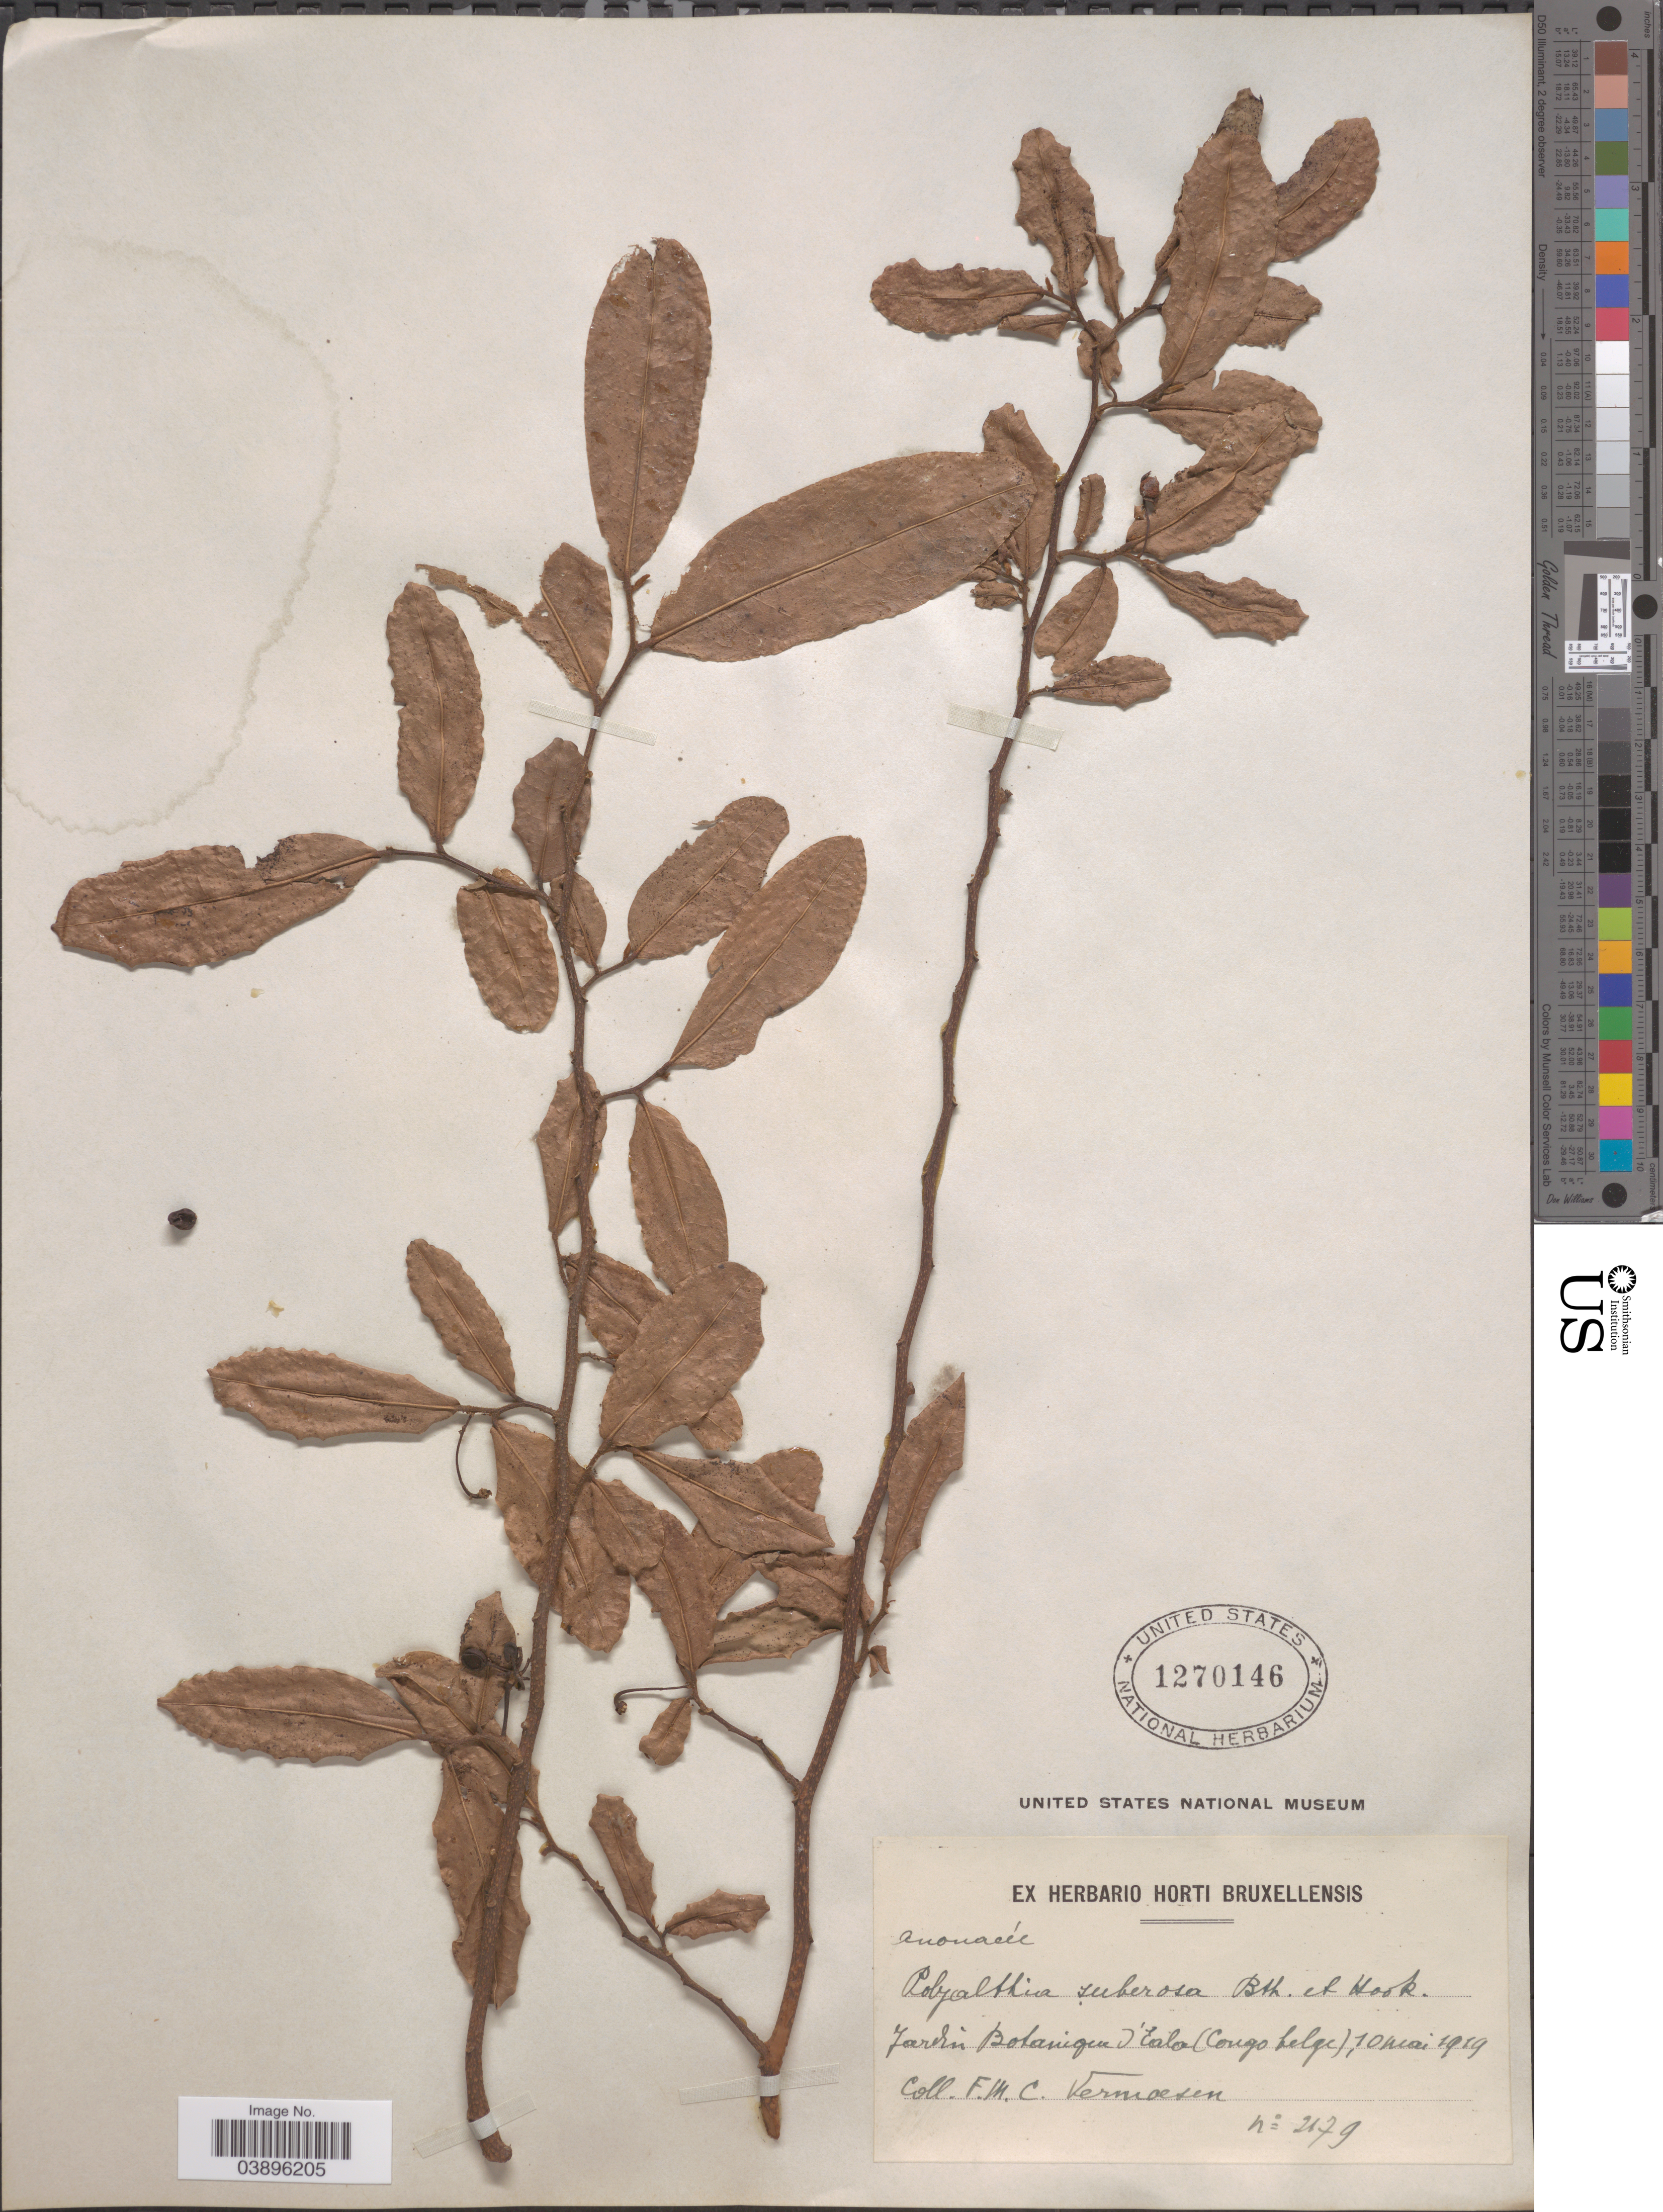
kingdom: Plantae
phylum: Tracheophyta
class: Magnoliopsida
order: Magnoliales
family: Annonaceae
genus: Polyalthia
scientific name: Polyalthia suberosa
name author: (Roxb.) Thwaites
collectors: C. Vermoesen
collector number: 2179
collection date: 1919-05-10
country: Congo, Democratic Republic of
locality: Jardin Botanique d'Eala (Congo Belge).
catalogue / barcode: US 1270146